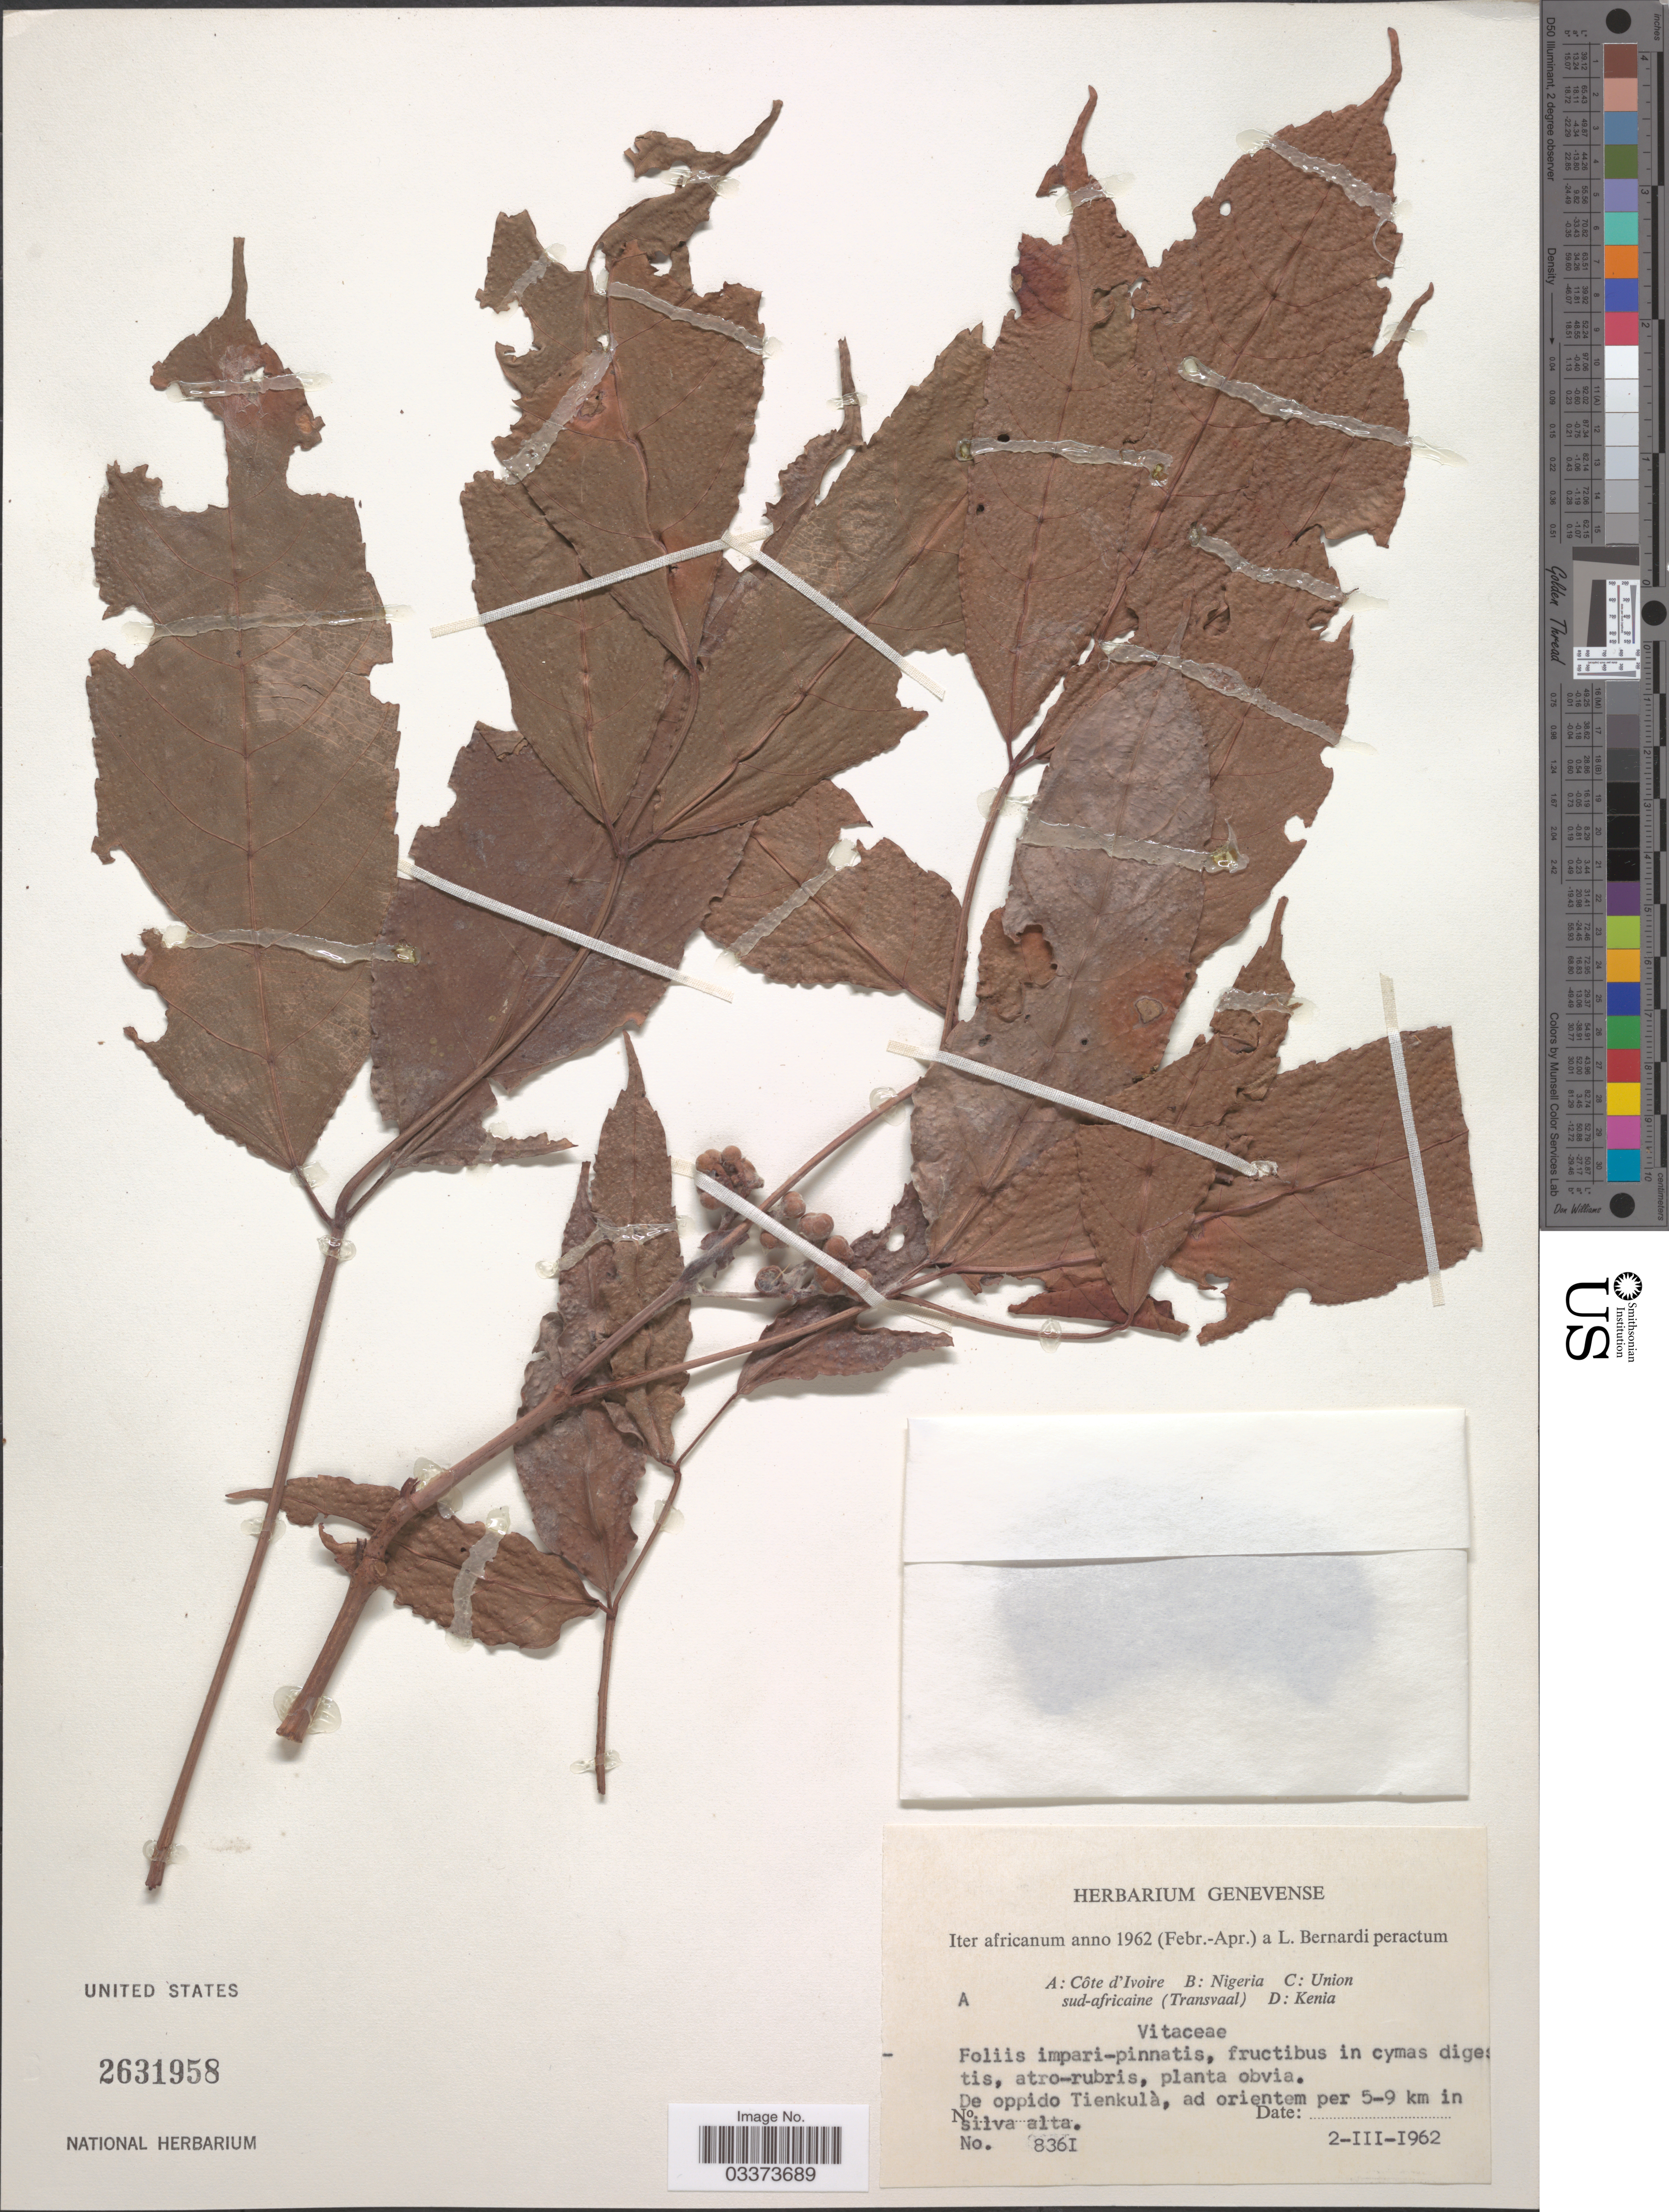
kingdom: Plantae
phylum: Tracheophyta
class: Magnoliopsida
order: Vitales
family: Vitaceae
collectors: L. Bernardi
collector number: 8361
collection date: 1962-03-02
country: Ivory Coast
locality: Côte d'Ivoire, De oppido Tienkulà, ad orientem per 5-9 km in silva alta.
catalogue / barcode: US 2631958